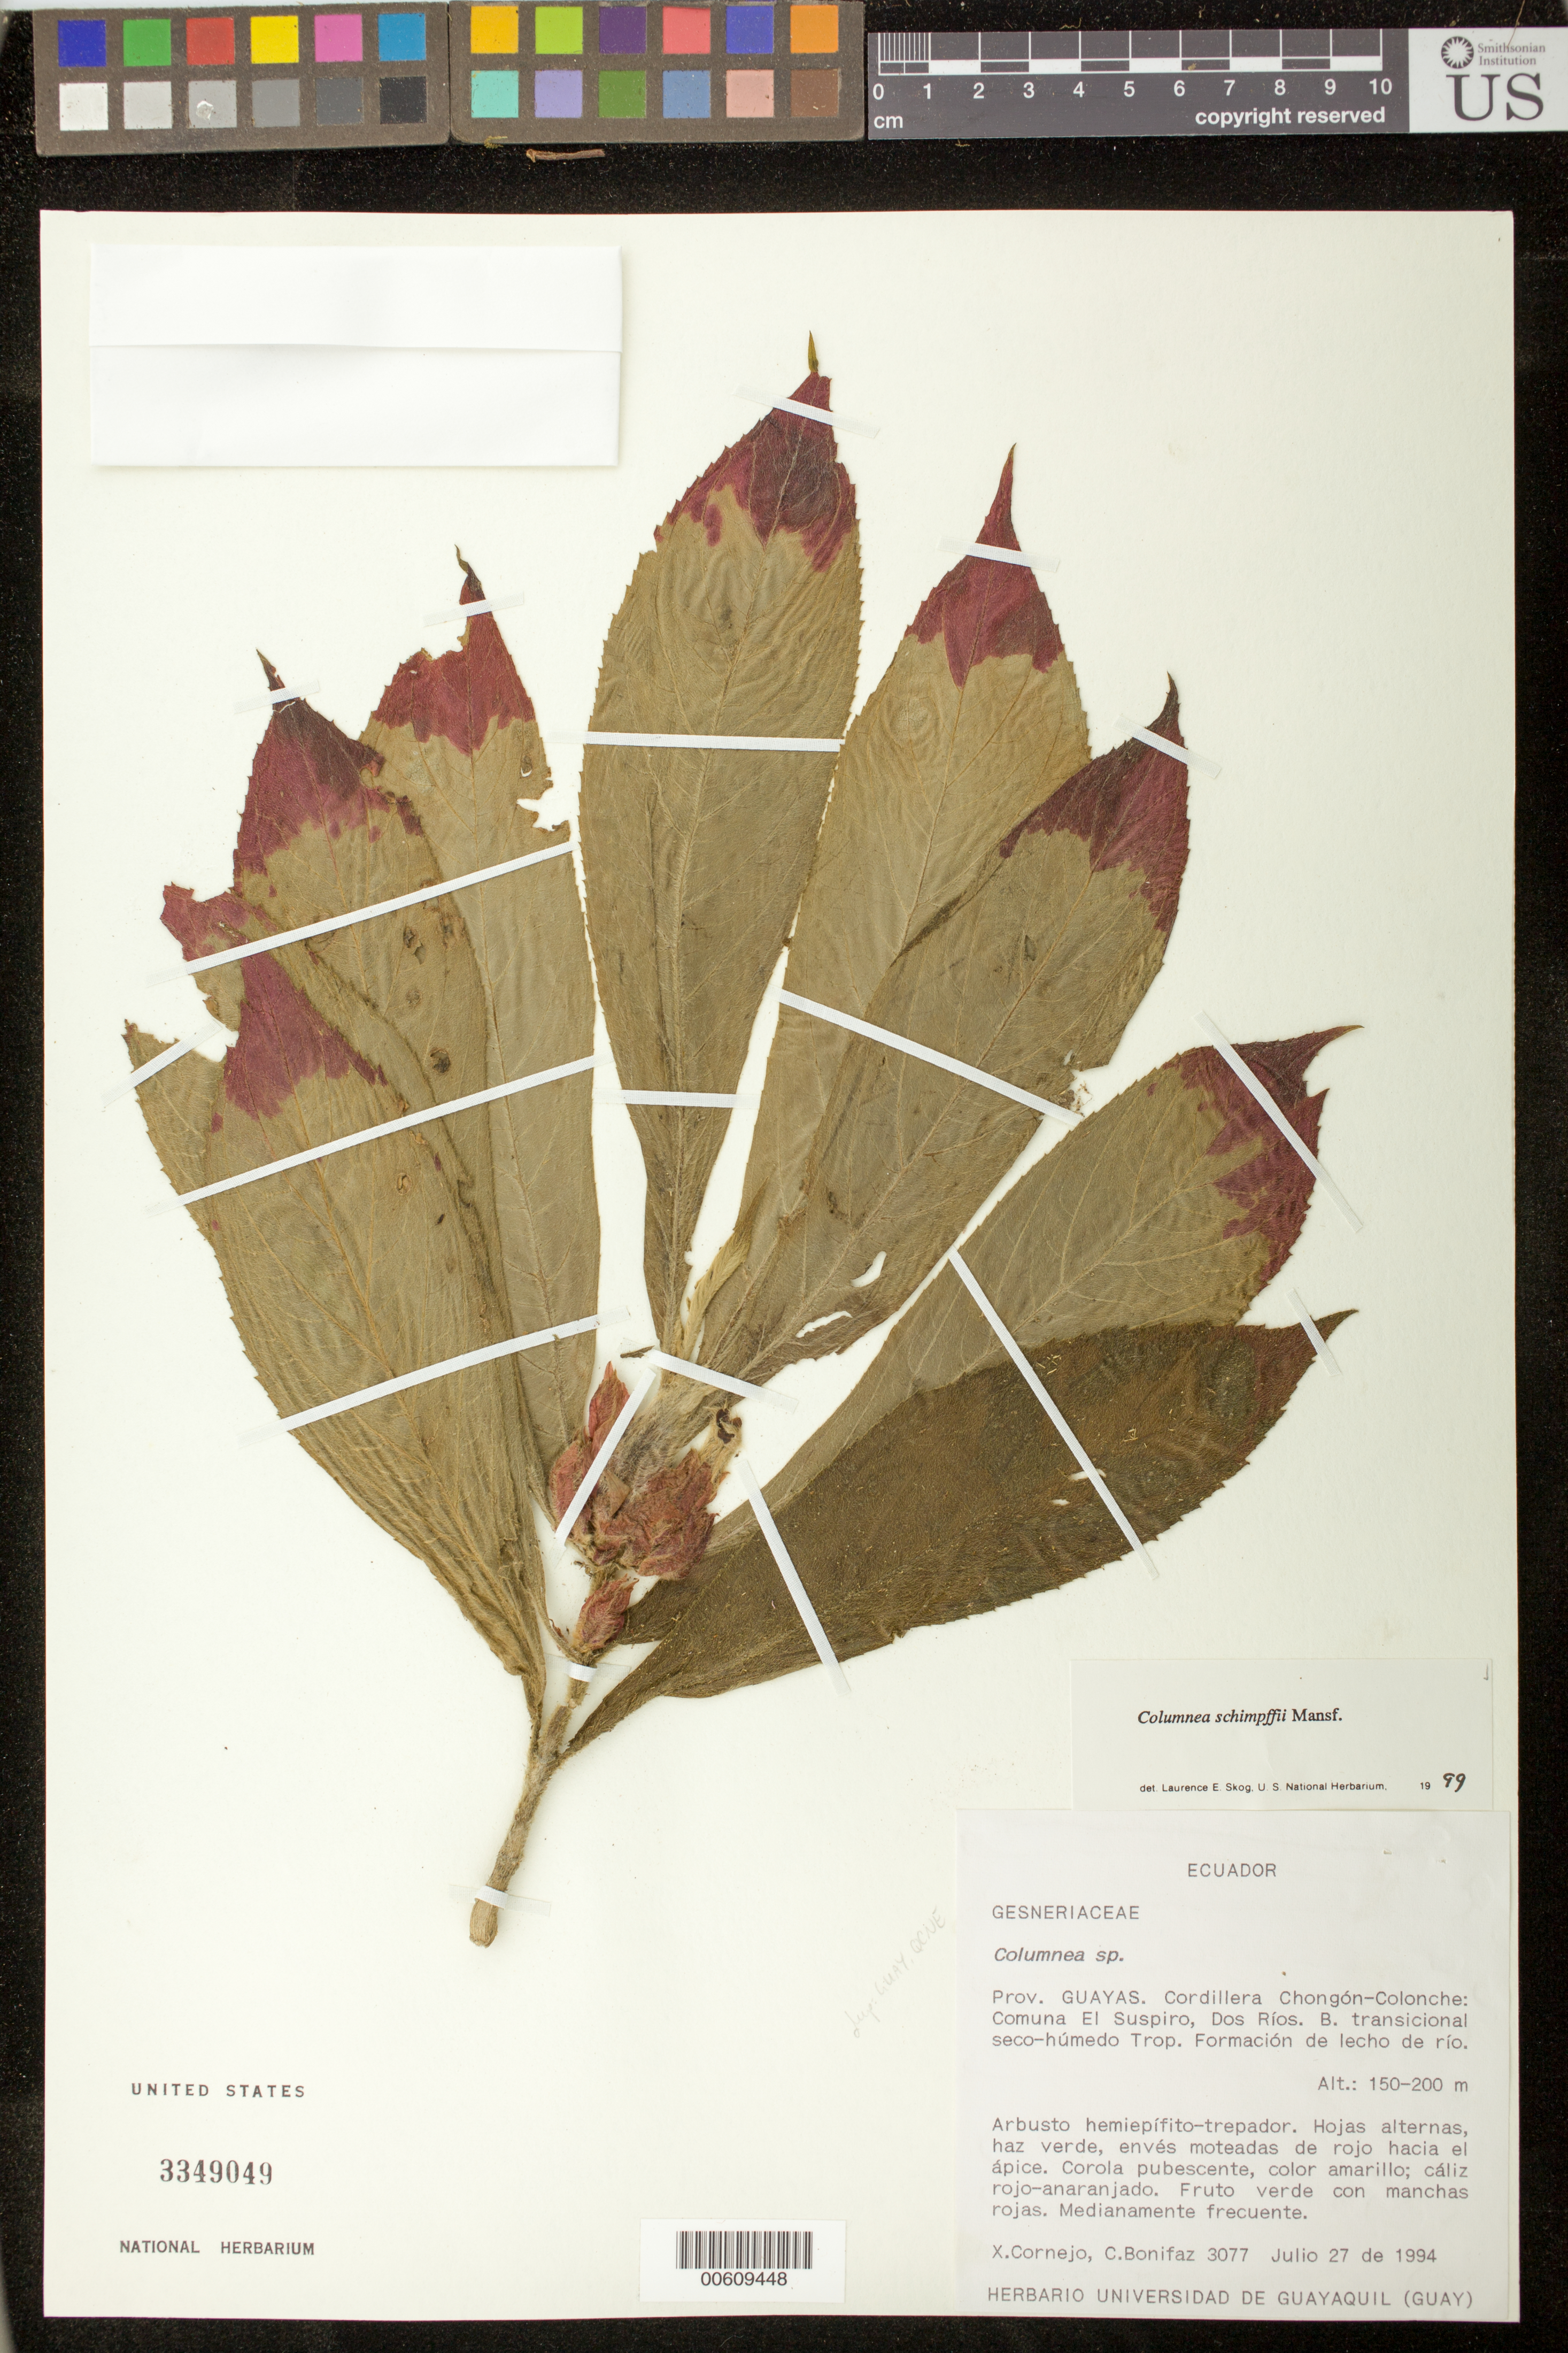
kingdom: Plantae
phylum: Tracheophyta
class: Magnoliopsida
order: Lamiales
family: Gesneriaceae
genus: Columnea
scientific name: Columnea schimpffii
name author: Mansf.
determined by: Clark, J. L., (SEL), The Marie Selby Botanical Garden (UNITED STATES)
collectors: X. F. Cornejo & C. Bonifaz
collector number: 3077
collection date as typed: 27 Jul 1994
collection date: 1994-07-27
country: Ecuador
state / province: Guayas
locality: Cordillera Chongón-Colonche: Comuna El Suspiro, Dos Ríos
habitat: Bosque transicional seco-húmedo tropical; formación de lecho de río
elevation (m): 150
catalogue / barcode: US 3349049